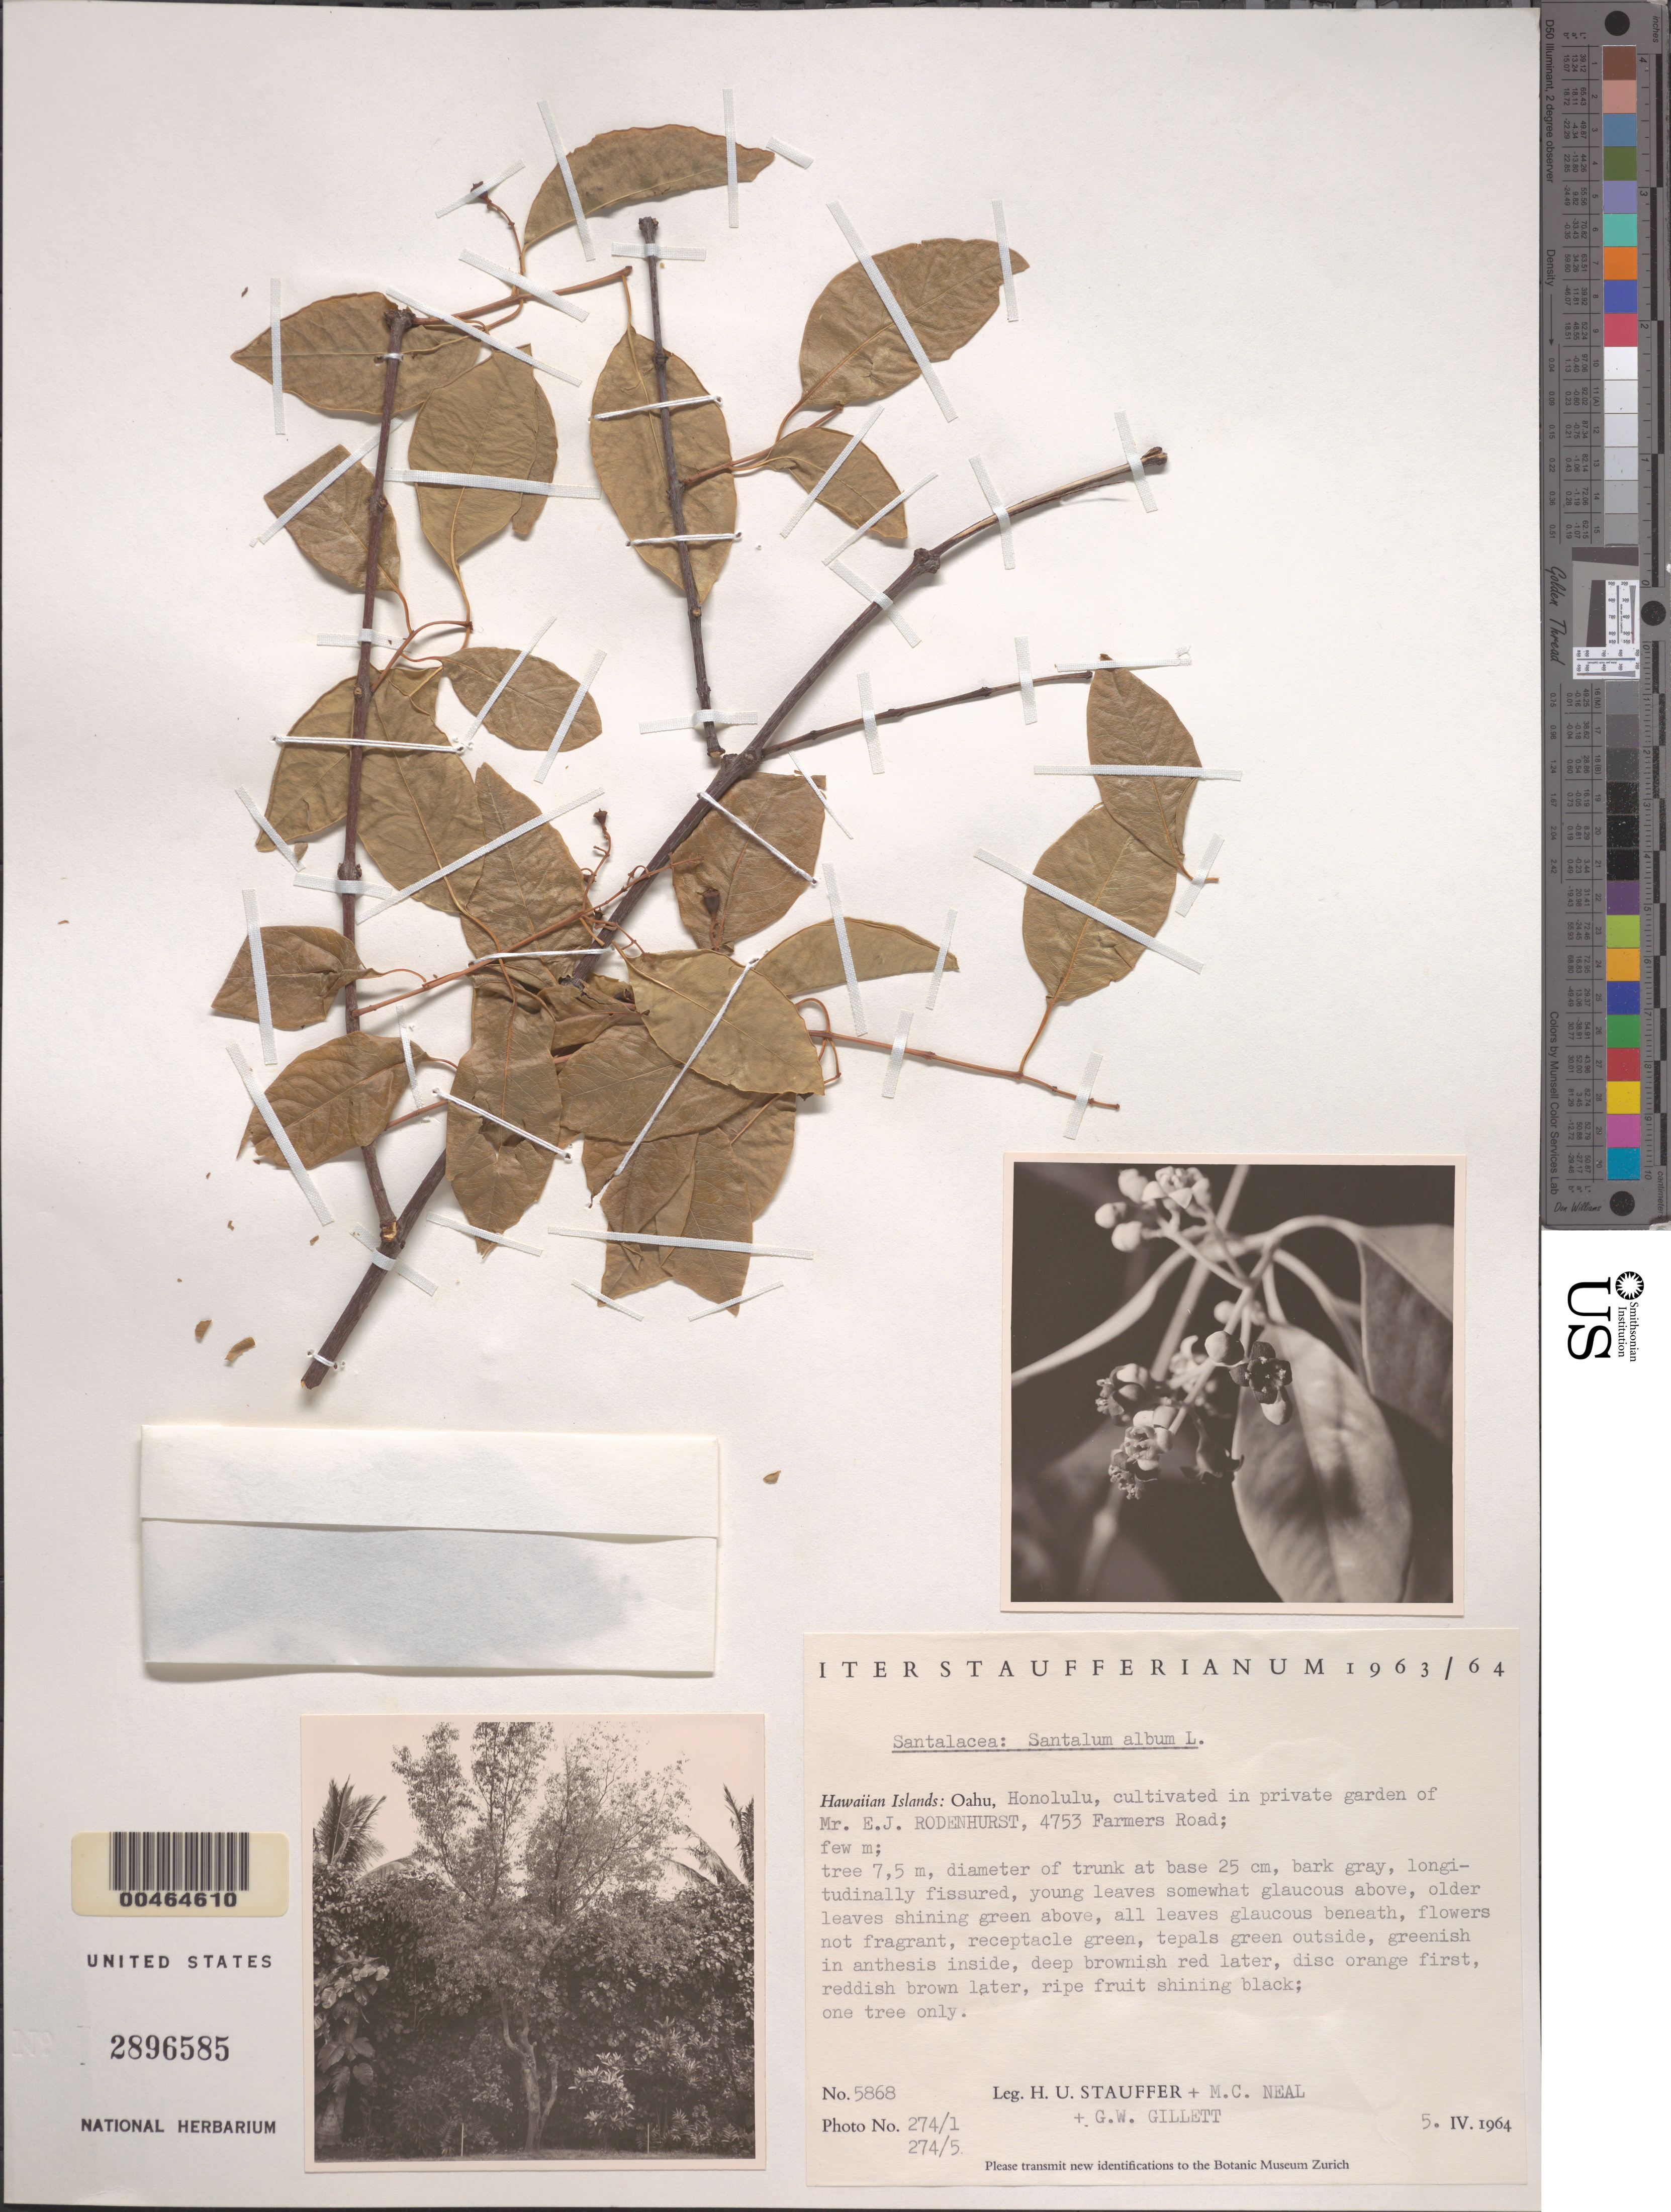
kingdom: Plantae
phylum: Tracheophyta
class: Magnoliopsida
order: Santalales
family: Santalaceae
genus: Santalum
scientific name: Santalum album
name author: L.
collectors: H. U. Stauffer, W. Ning & G. Gillett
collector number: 5868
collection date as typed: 5 Apr 1964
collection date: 1964-04-05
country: United States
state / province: Hawaii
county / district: Honolulu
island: Oahu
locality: Honolulu, cultivated inb private garden of Mr. E.J. Rodenhurst, 4753 Farmers Road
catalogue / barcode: US 2896585